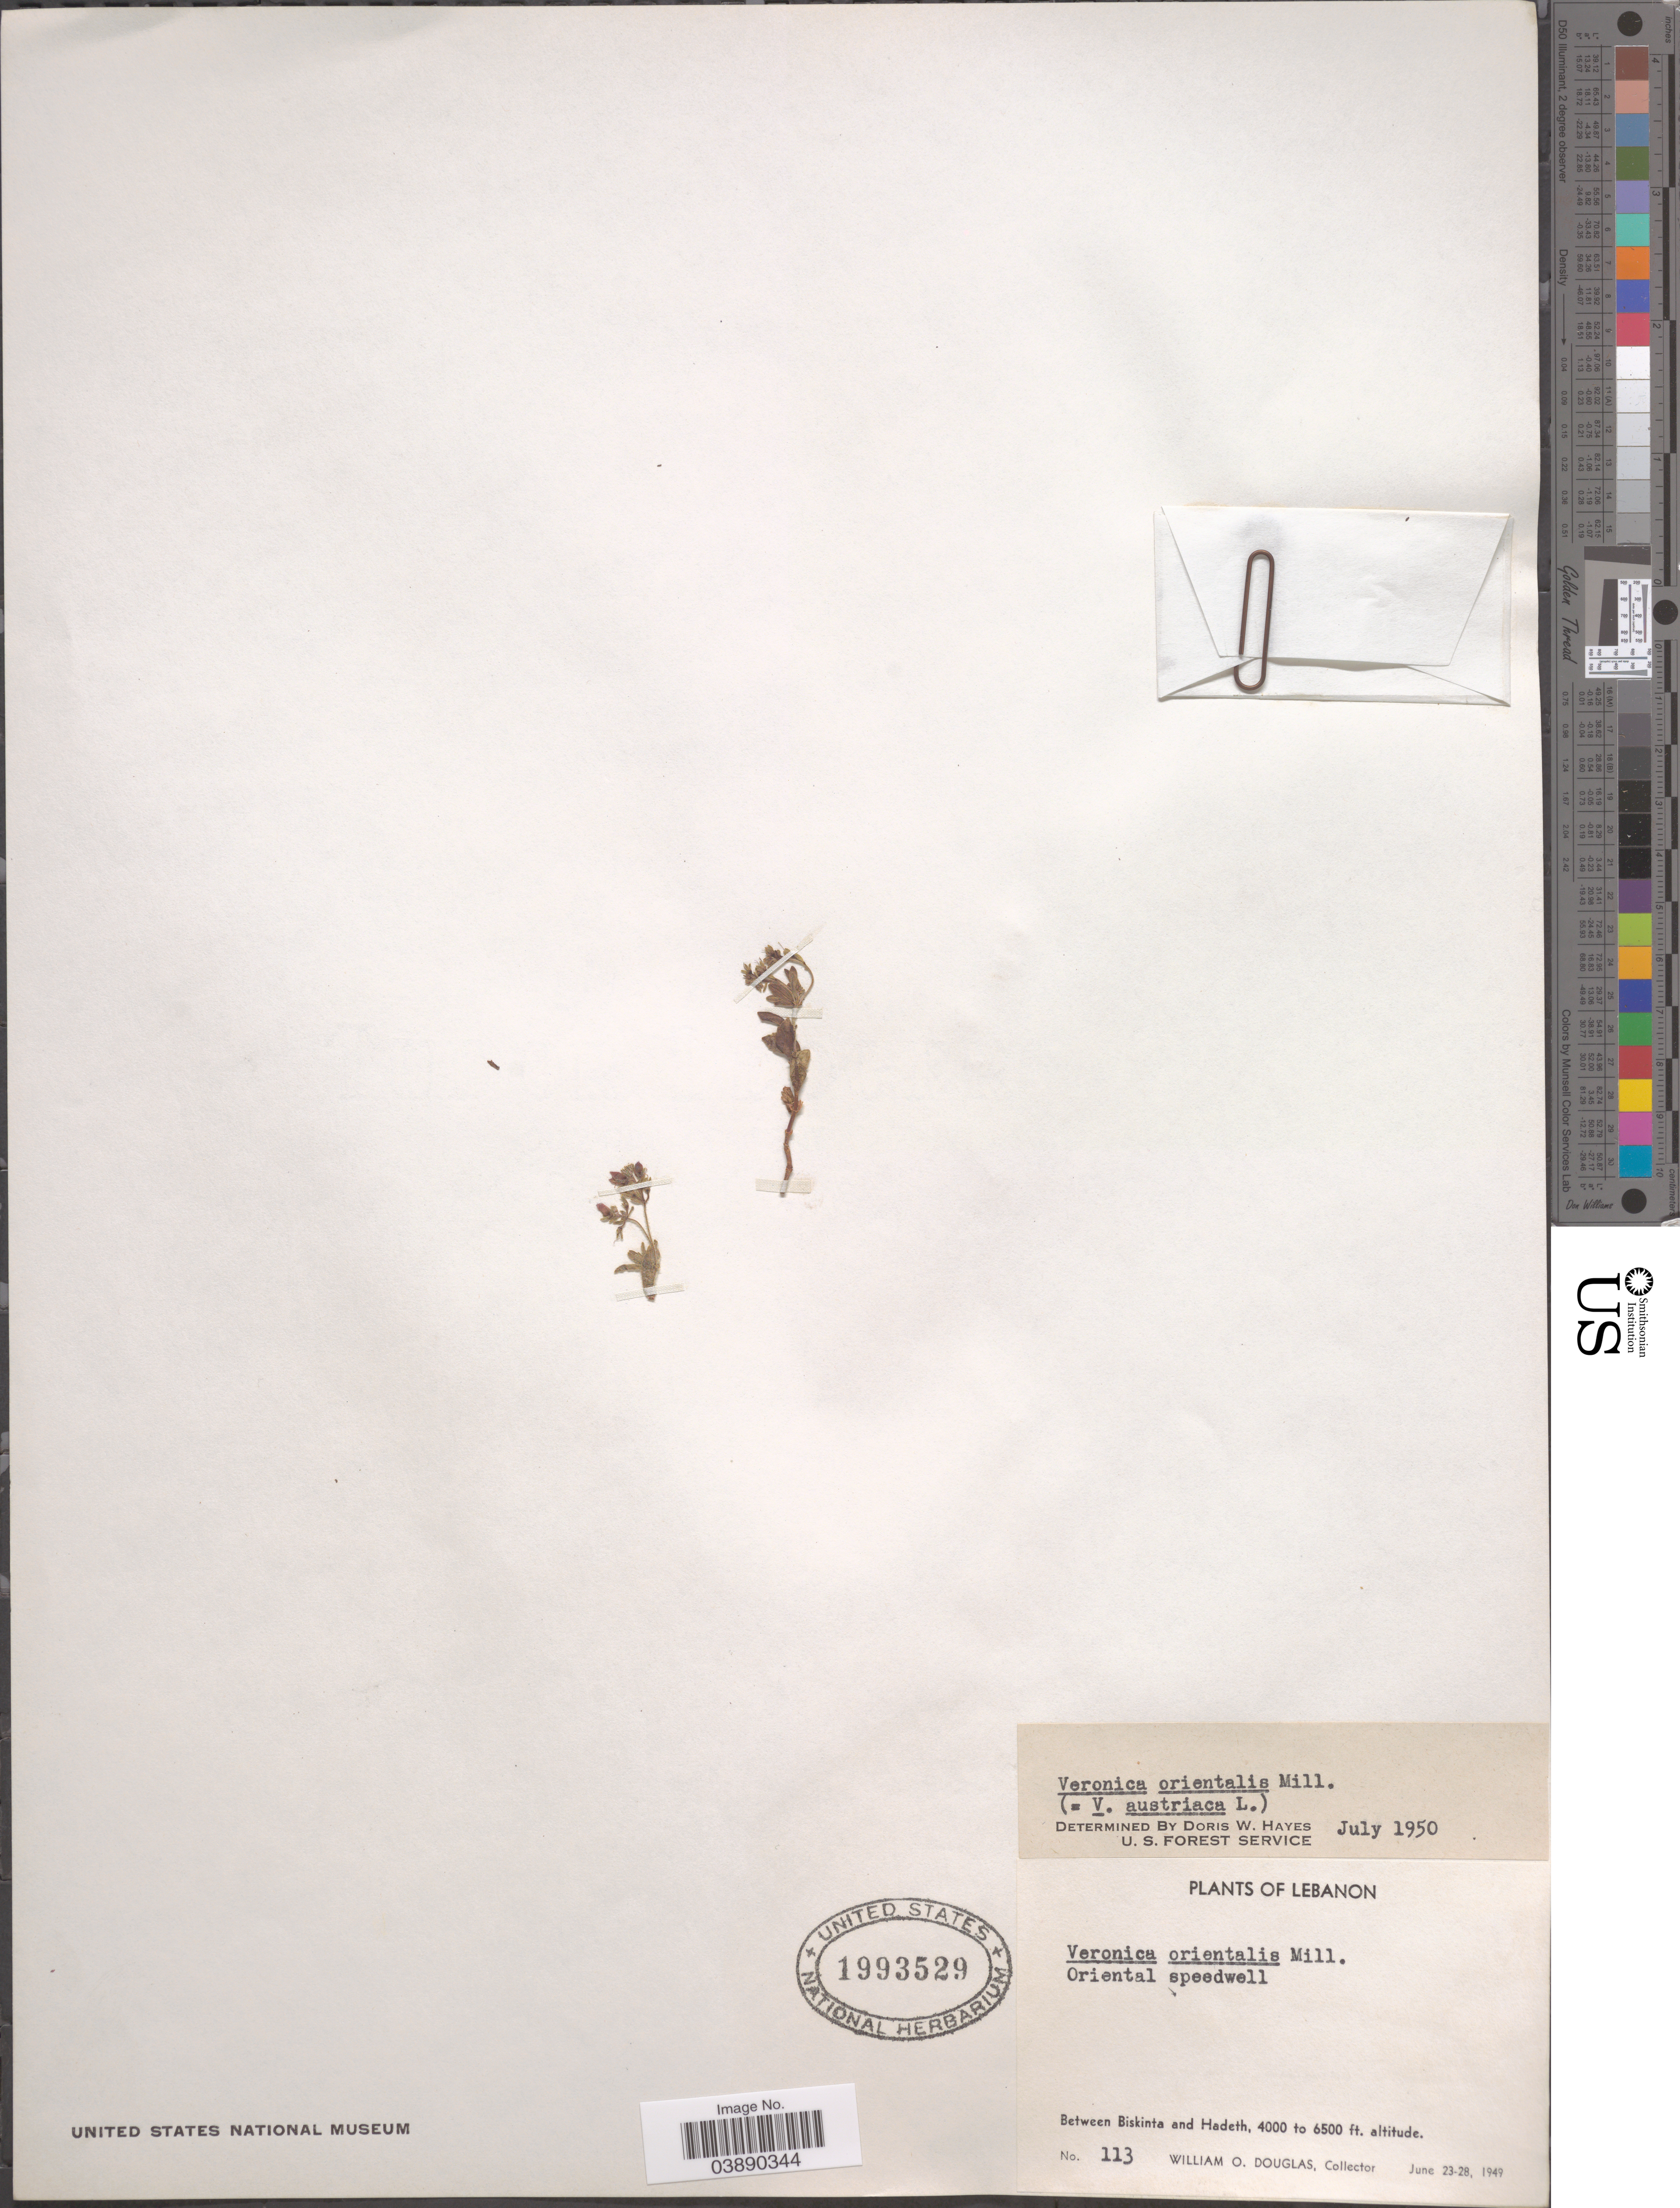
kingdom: Plantae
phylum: Tracheophyta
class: Magnoliopsida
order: Lamiales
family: Plantaginaceae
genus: Veronica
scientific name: Veronica orientalis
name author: Mill.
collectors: W. Douglas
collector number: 113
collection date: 1949-06-23/1949-06-28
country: Lebanon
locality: Between Biskinta and Hadeth.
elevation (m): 1219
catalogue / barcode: US 1993529